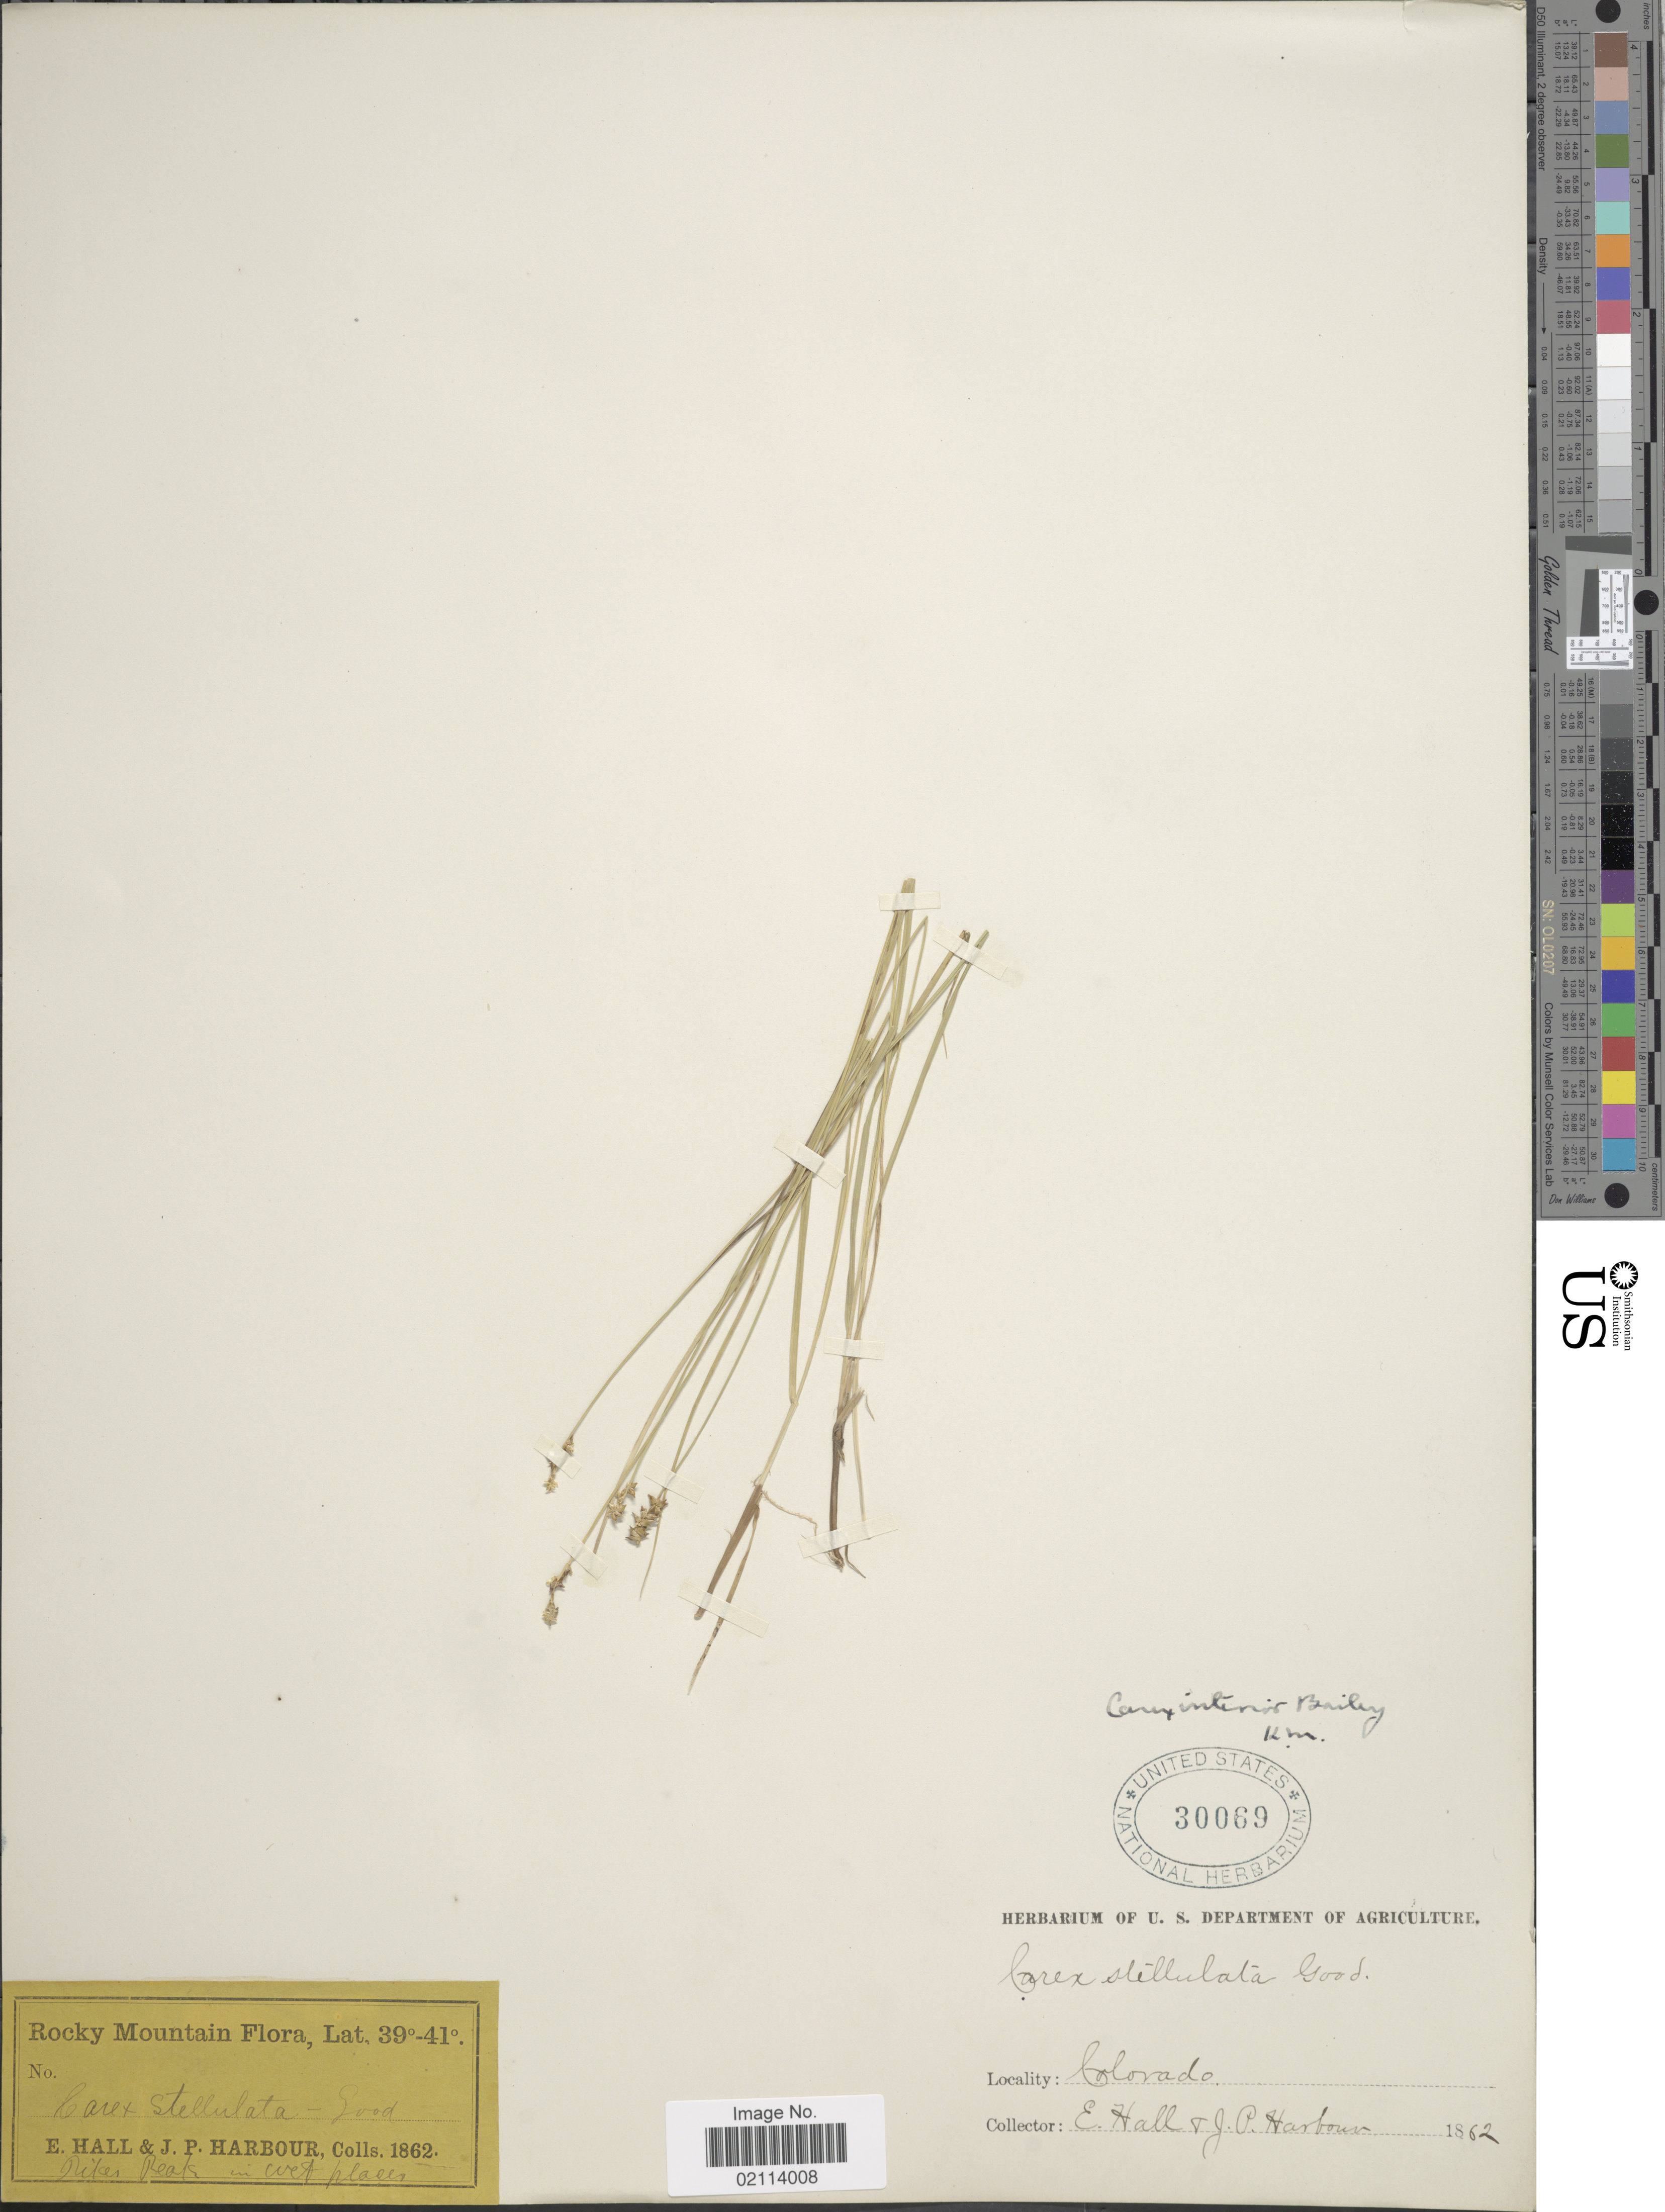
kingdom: Plantae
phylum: Tracheophyta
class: Liliopsida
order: Poales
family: Cyperaceae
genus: Carex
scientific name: Carex interior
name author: L.H. Bailey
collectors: E. Hall & J. Harbour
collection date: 1862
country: United States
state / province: Colorado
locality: Rocky Mtns., Pikes Peak, in wet places.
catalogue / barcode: US 30069